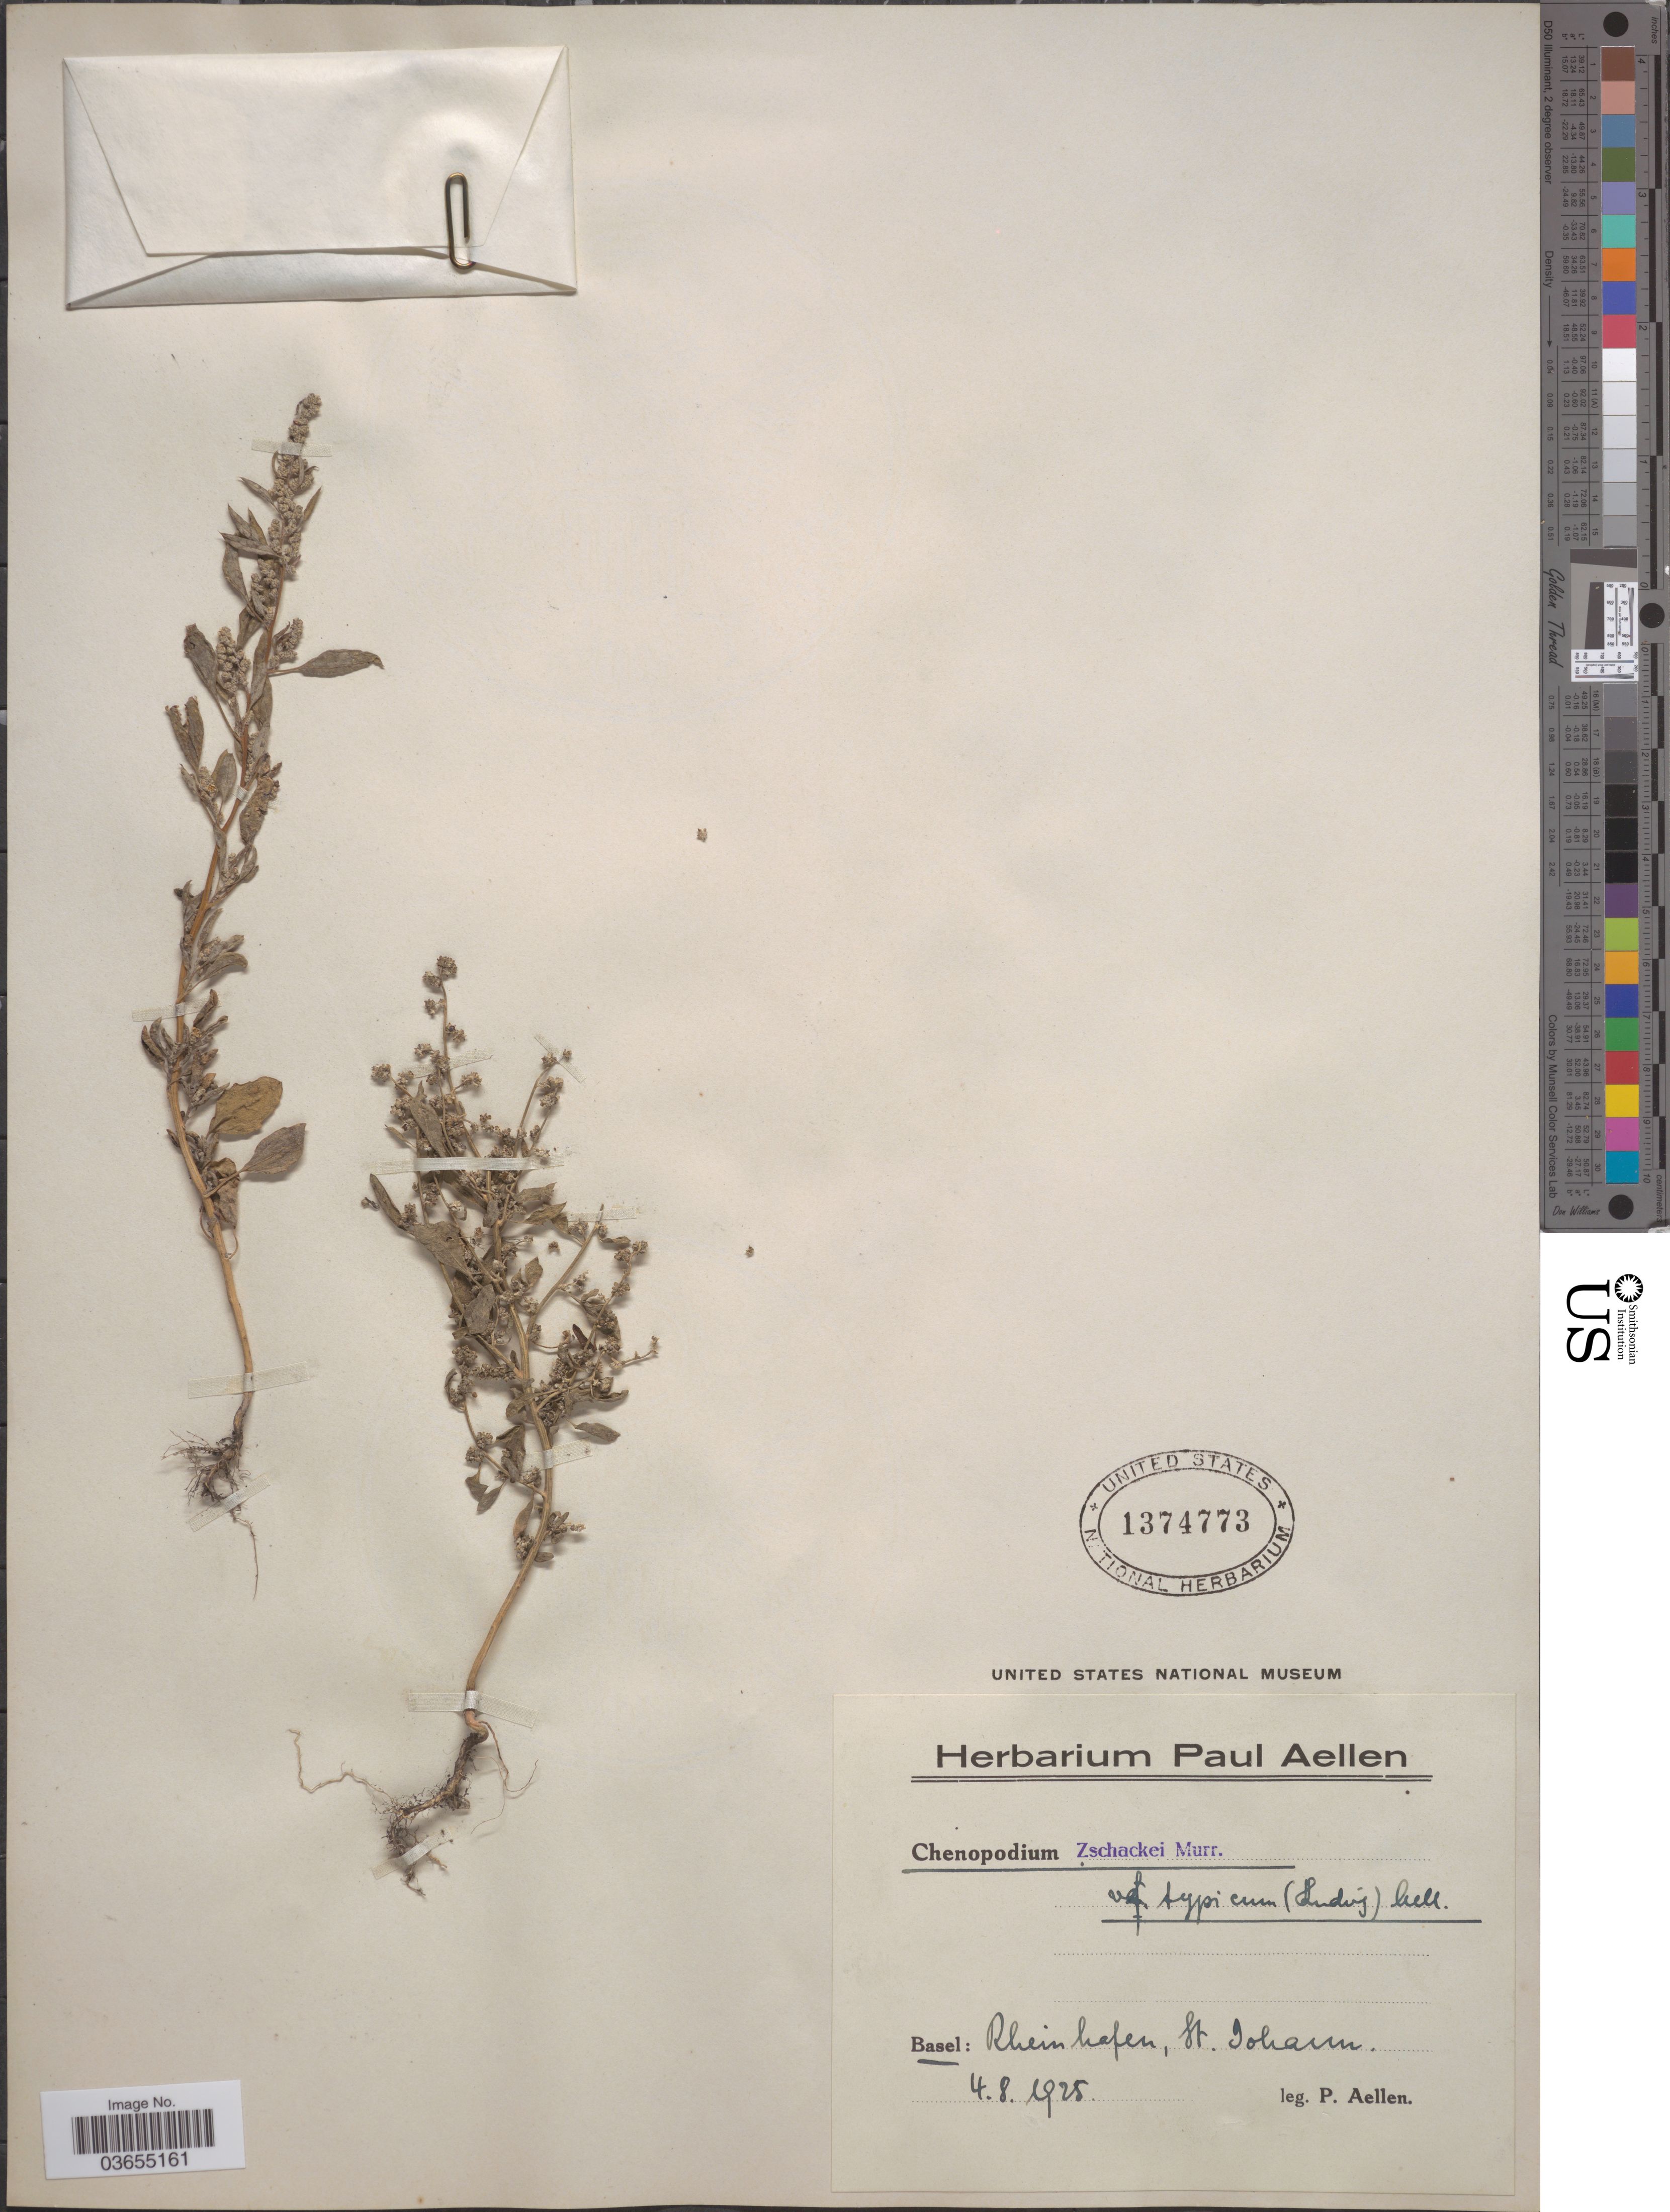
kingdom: Plantae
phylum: Tracheophyta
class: Magnoliopsida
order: Caryophyllales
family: Amaranthaceae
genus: Chenopodium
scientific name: Chenopodium zschackei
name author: Murr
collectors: P. Aellen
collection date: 1925-08-04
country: Switzerland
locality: Basel: Rheinhafen, St. Johann.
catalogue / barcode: US 1374773